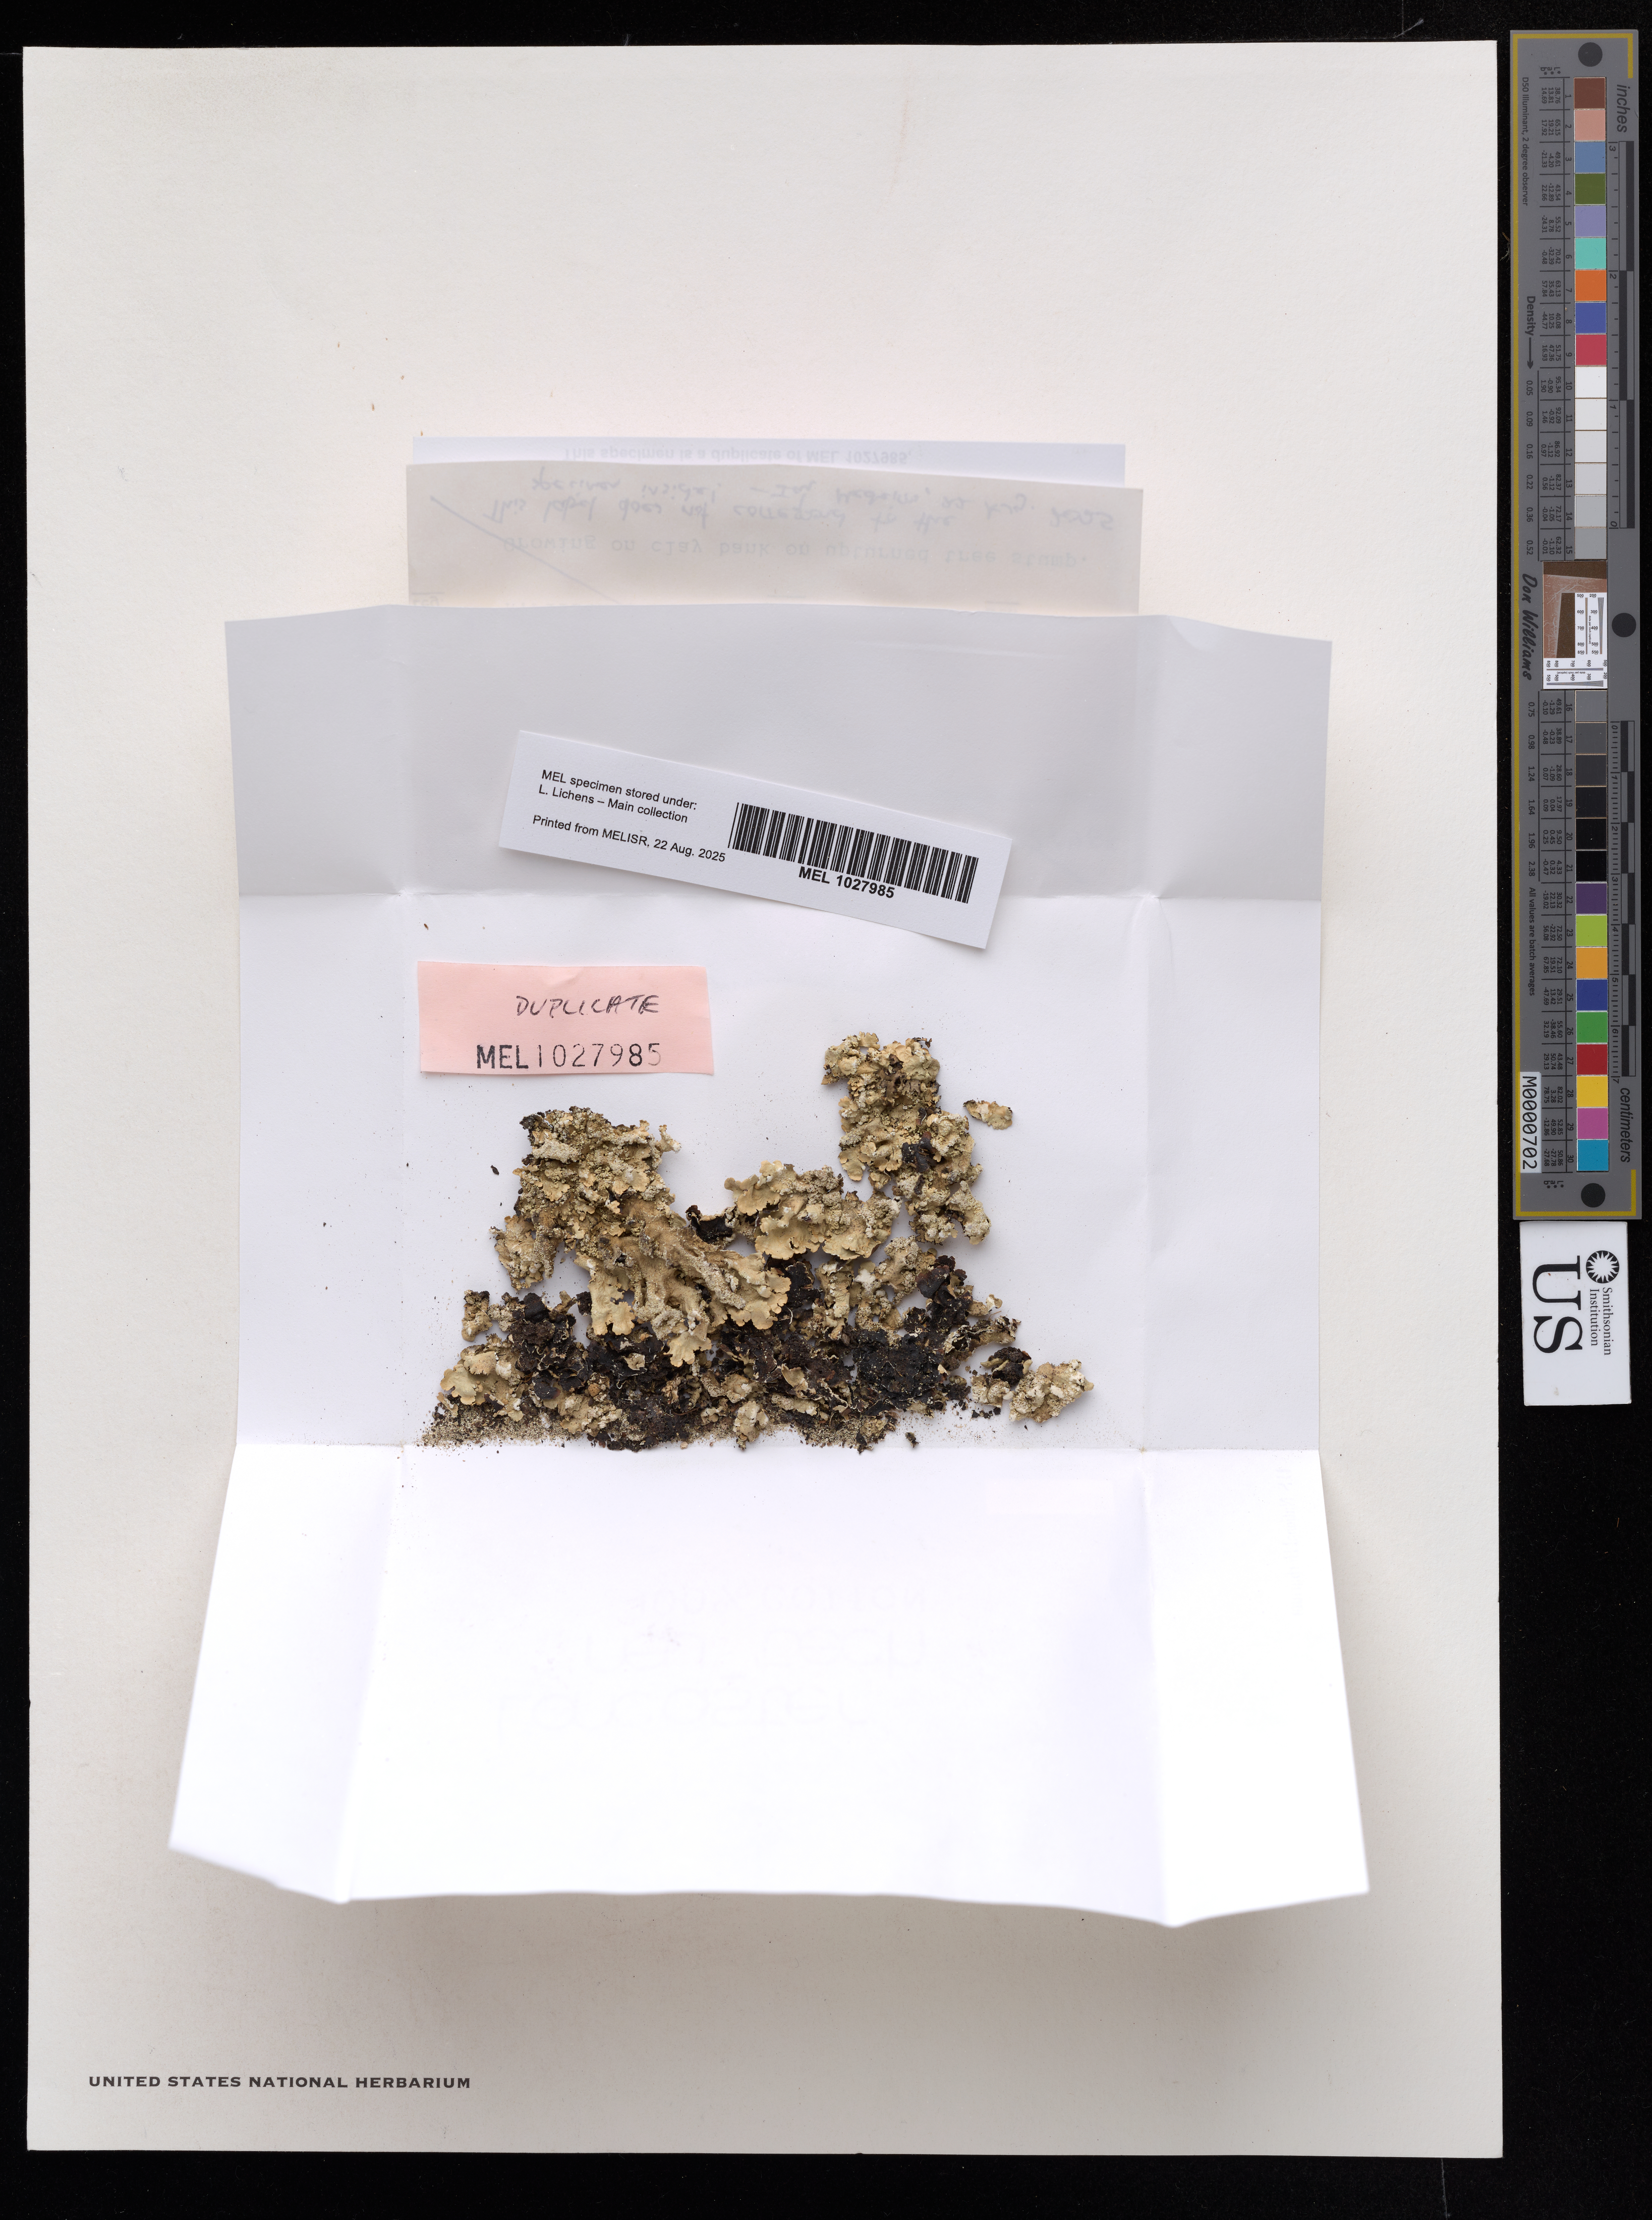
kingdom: Fungi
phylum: Ascomycota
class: Lecanoromycetes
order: Lecanorales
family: Parmeliaceae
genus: Flavoparmelia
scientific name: Flavoparmelia haysomii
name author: (C.W. Dodge) Hale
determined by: Johnston, J.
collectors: R. Filson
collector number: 11549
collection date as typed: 07 Mar 1970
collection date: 1970-03-07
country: Australia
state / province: Victoria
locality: Camels Hump, Mt. Macedon.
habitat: Growing in sheltered position.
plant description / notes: Duplicate of MEL 1027985.